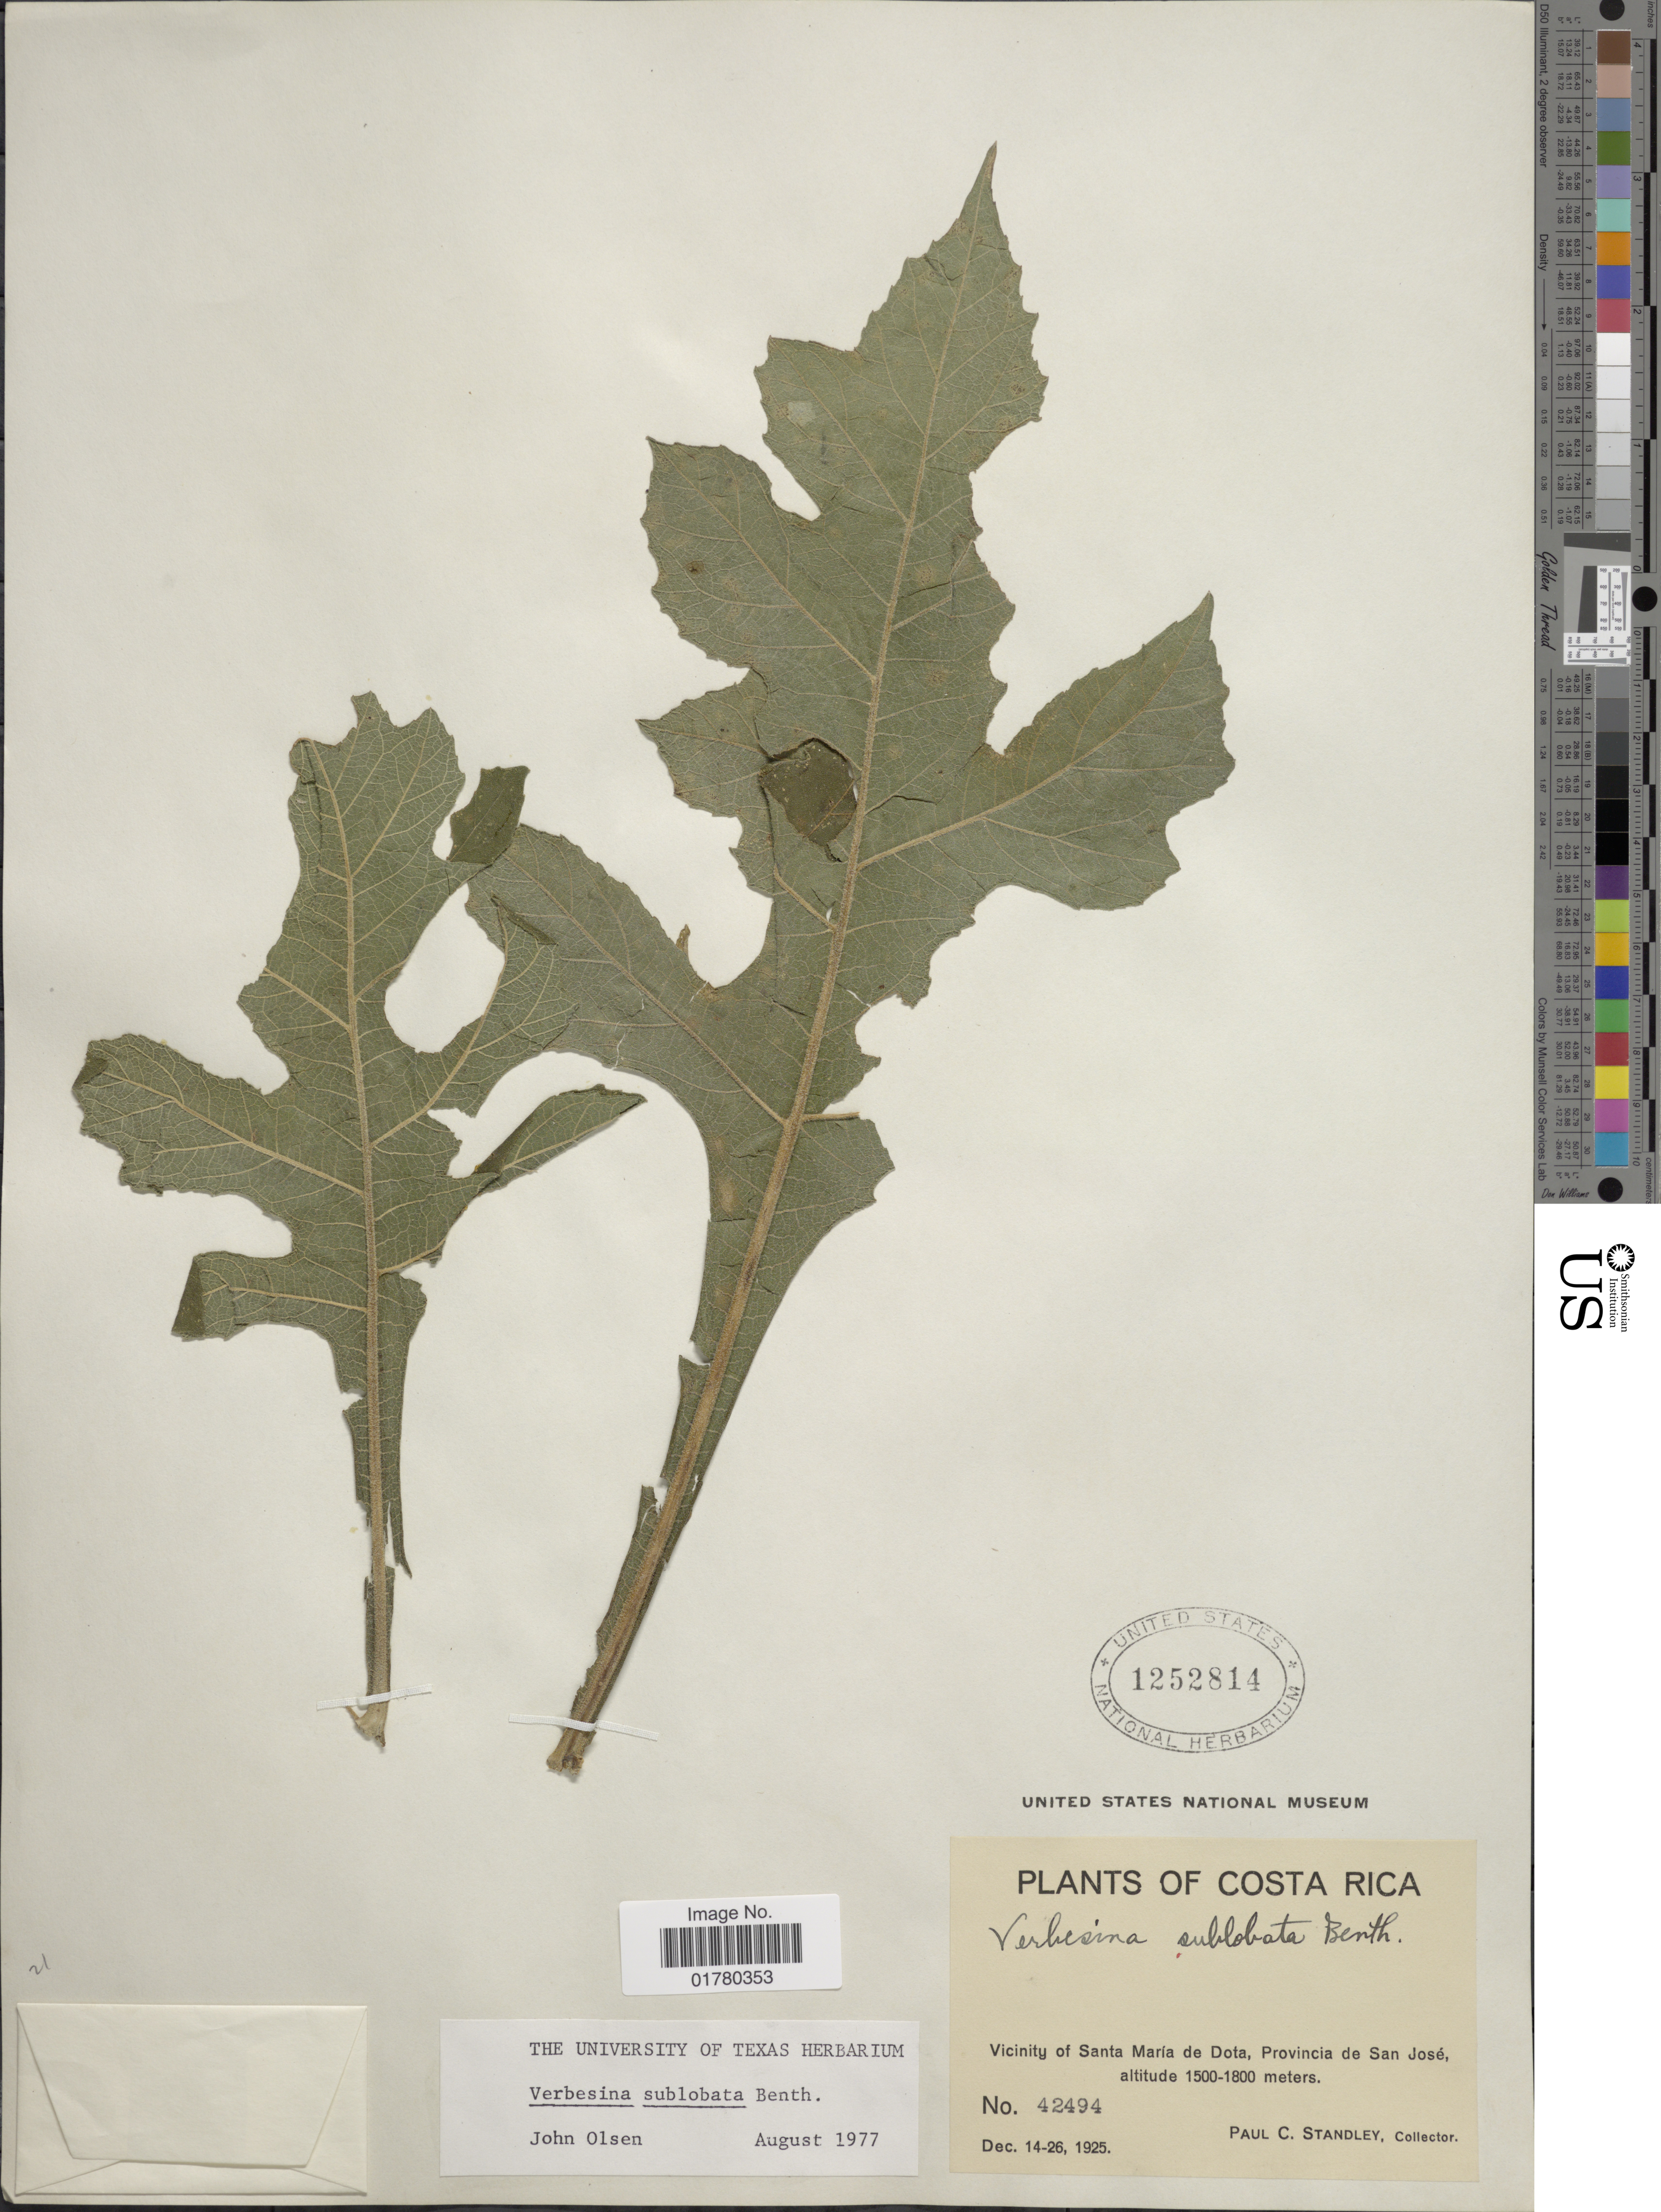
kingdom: Plantae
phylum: Tracheophyta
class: Magnoliopsida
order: Asterales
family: Asteraceae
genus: Verbesina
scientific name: Verbesina turbacensis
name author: Kunth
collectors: P. C. Standley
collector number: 42494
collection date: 1925-12-14/1925-12-26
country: Costa Rica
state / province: San José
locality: Vicinity of Santa Maria de Dota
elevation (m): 1500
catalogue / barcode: US 1252814